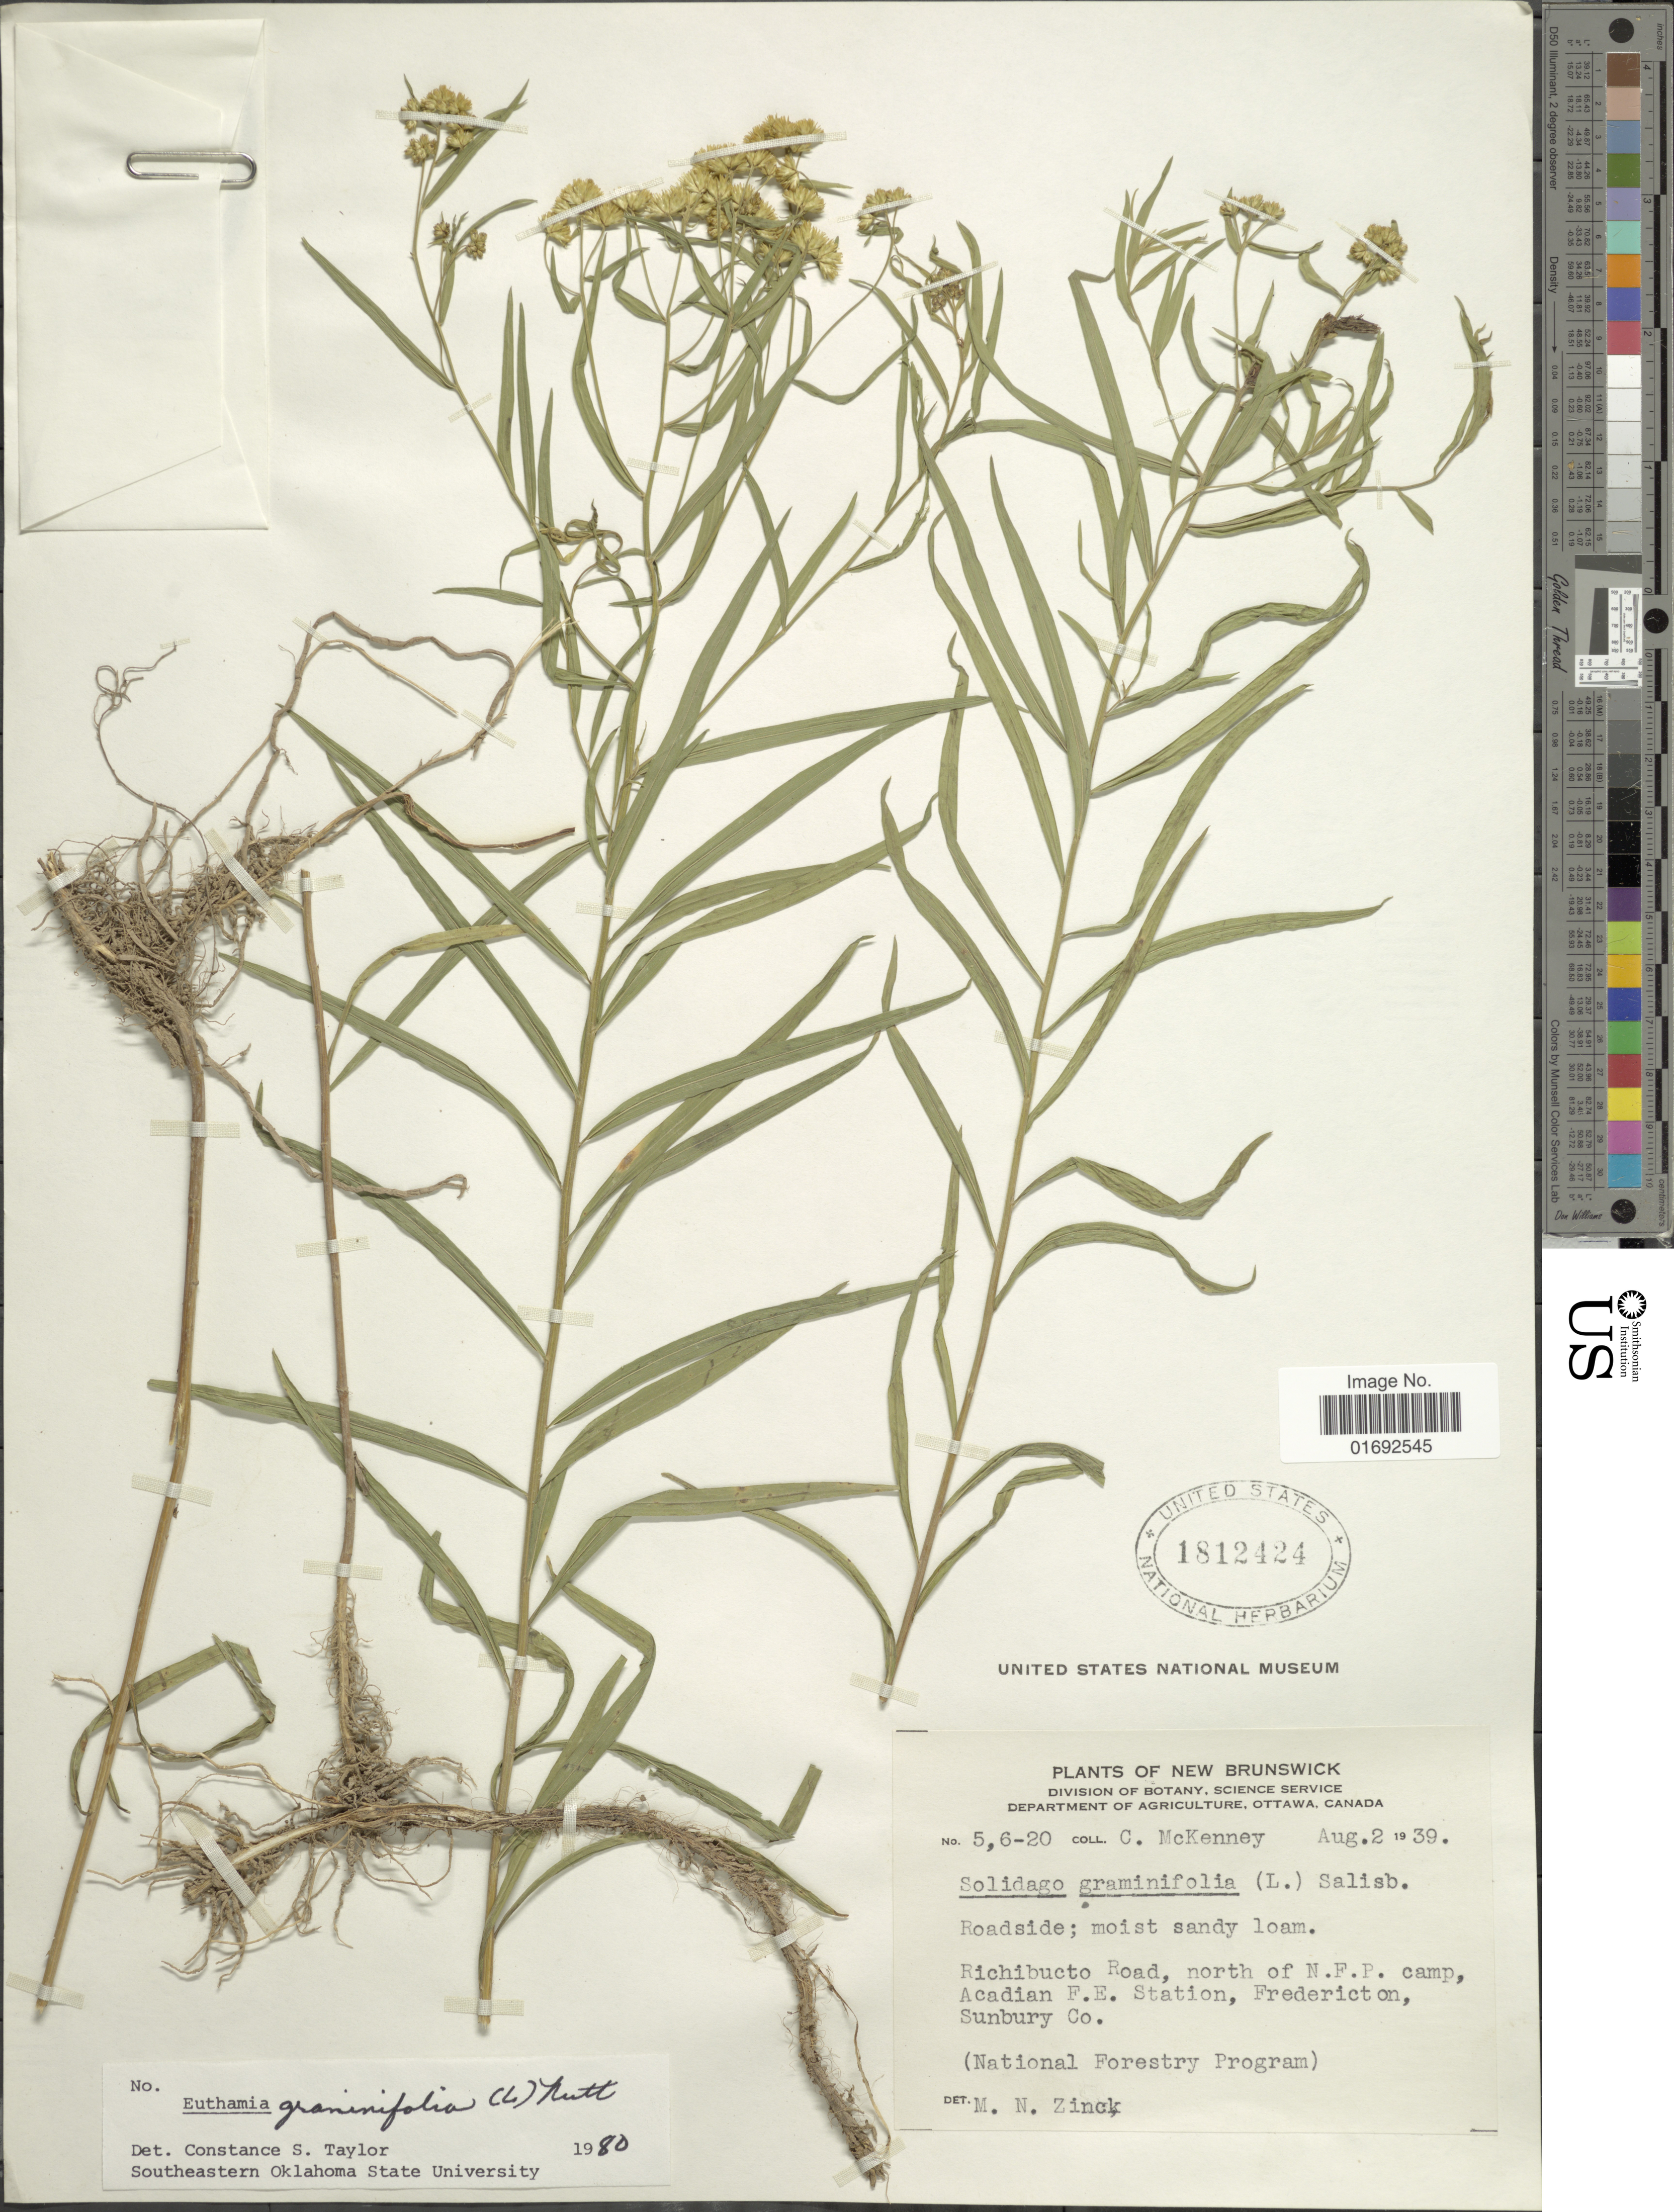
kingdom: Plantae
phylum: Tracheophyta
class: Magnoliopsida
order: Asterales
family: Asteraceae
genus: Euthamia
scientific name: Euthamia graminifolia var. major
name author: (Michx.) Moldenke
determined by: Urbatsch, Lowell E., Curator (LSU), Louisiana State University (UNITED STATES)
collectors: C. McKenney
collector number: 5,6-20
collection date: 1939-08-02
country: Canada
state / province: New Brunswick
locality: Richibucto Road, north of N. F. P. camp, Acadian F. E. Station, Fredericton, Sunburry Co.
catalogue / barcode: US 1812424